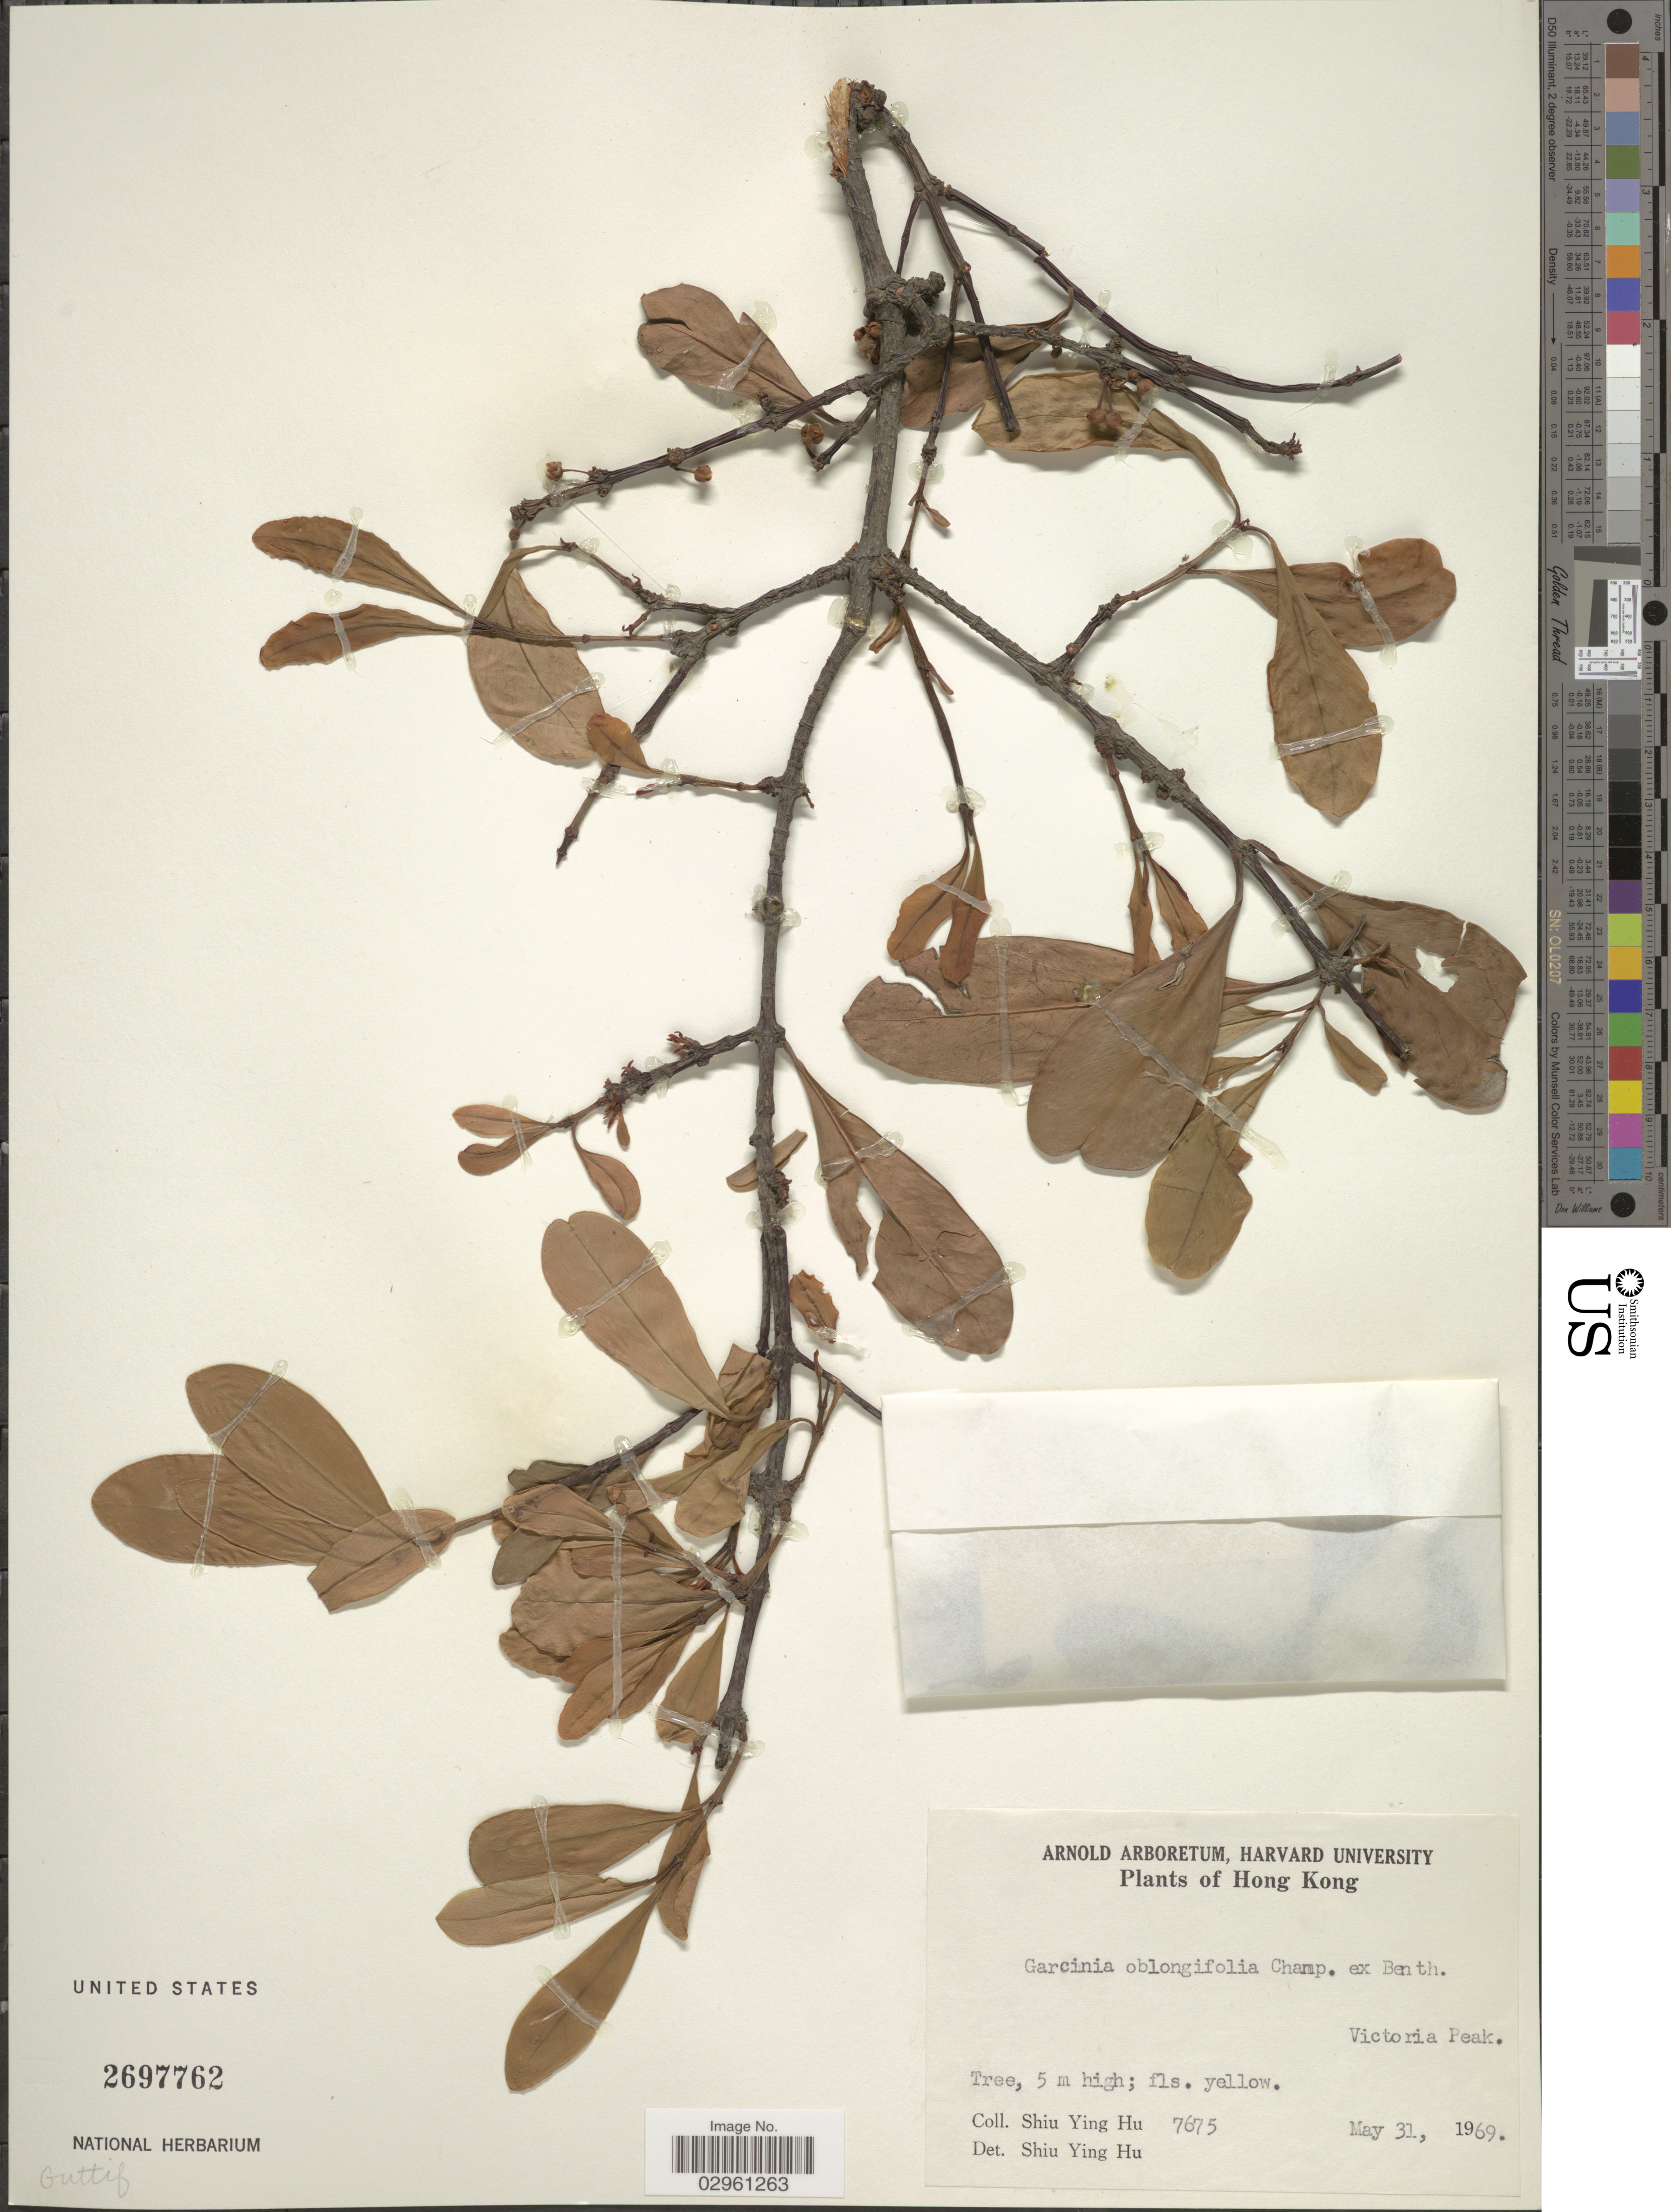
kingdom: Plantae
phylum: Tracheophyta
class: Magnoliopsida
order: Malpighiales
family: Clusiaceae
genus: Garcinia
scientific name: Garcinia oblongifolia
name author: Champ. ex Benth.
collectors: S. Y. Hu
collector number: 7675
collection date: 1969-05-31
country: China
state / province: Hong Kong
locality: Victoria Peak.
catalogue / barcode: US 2697762